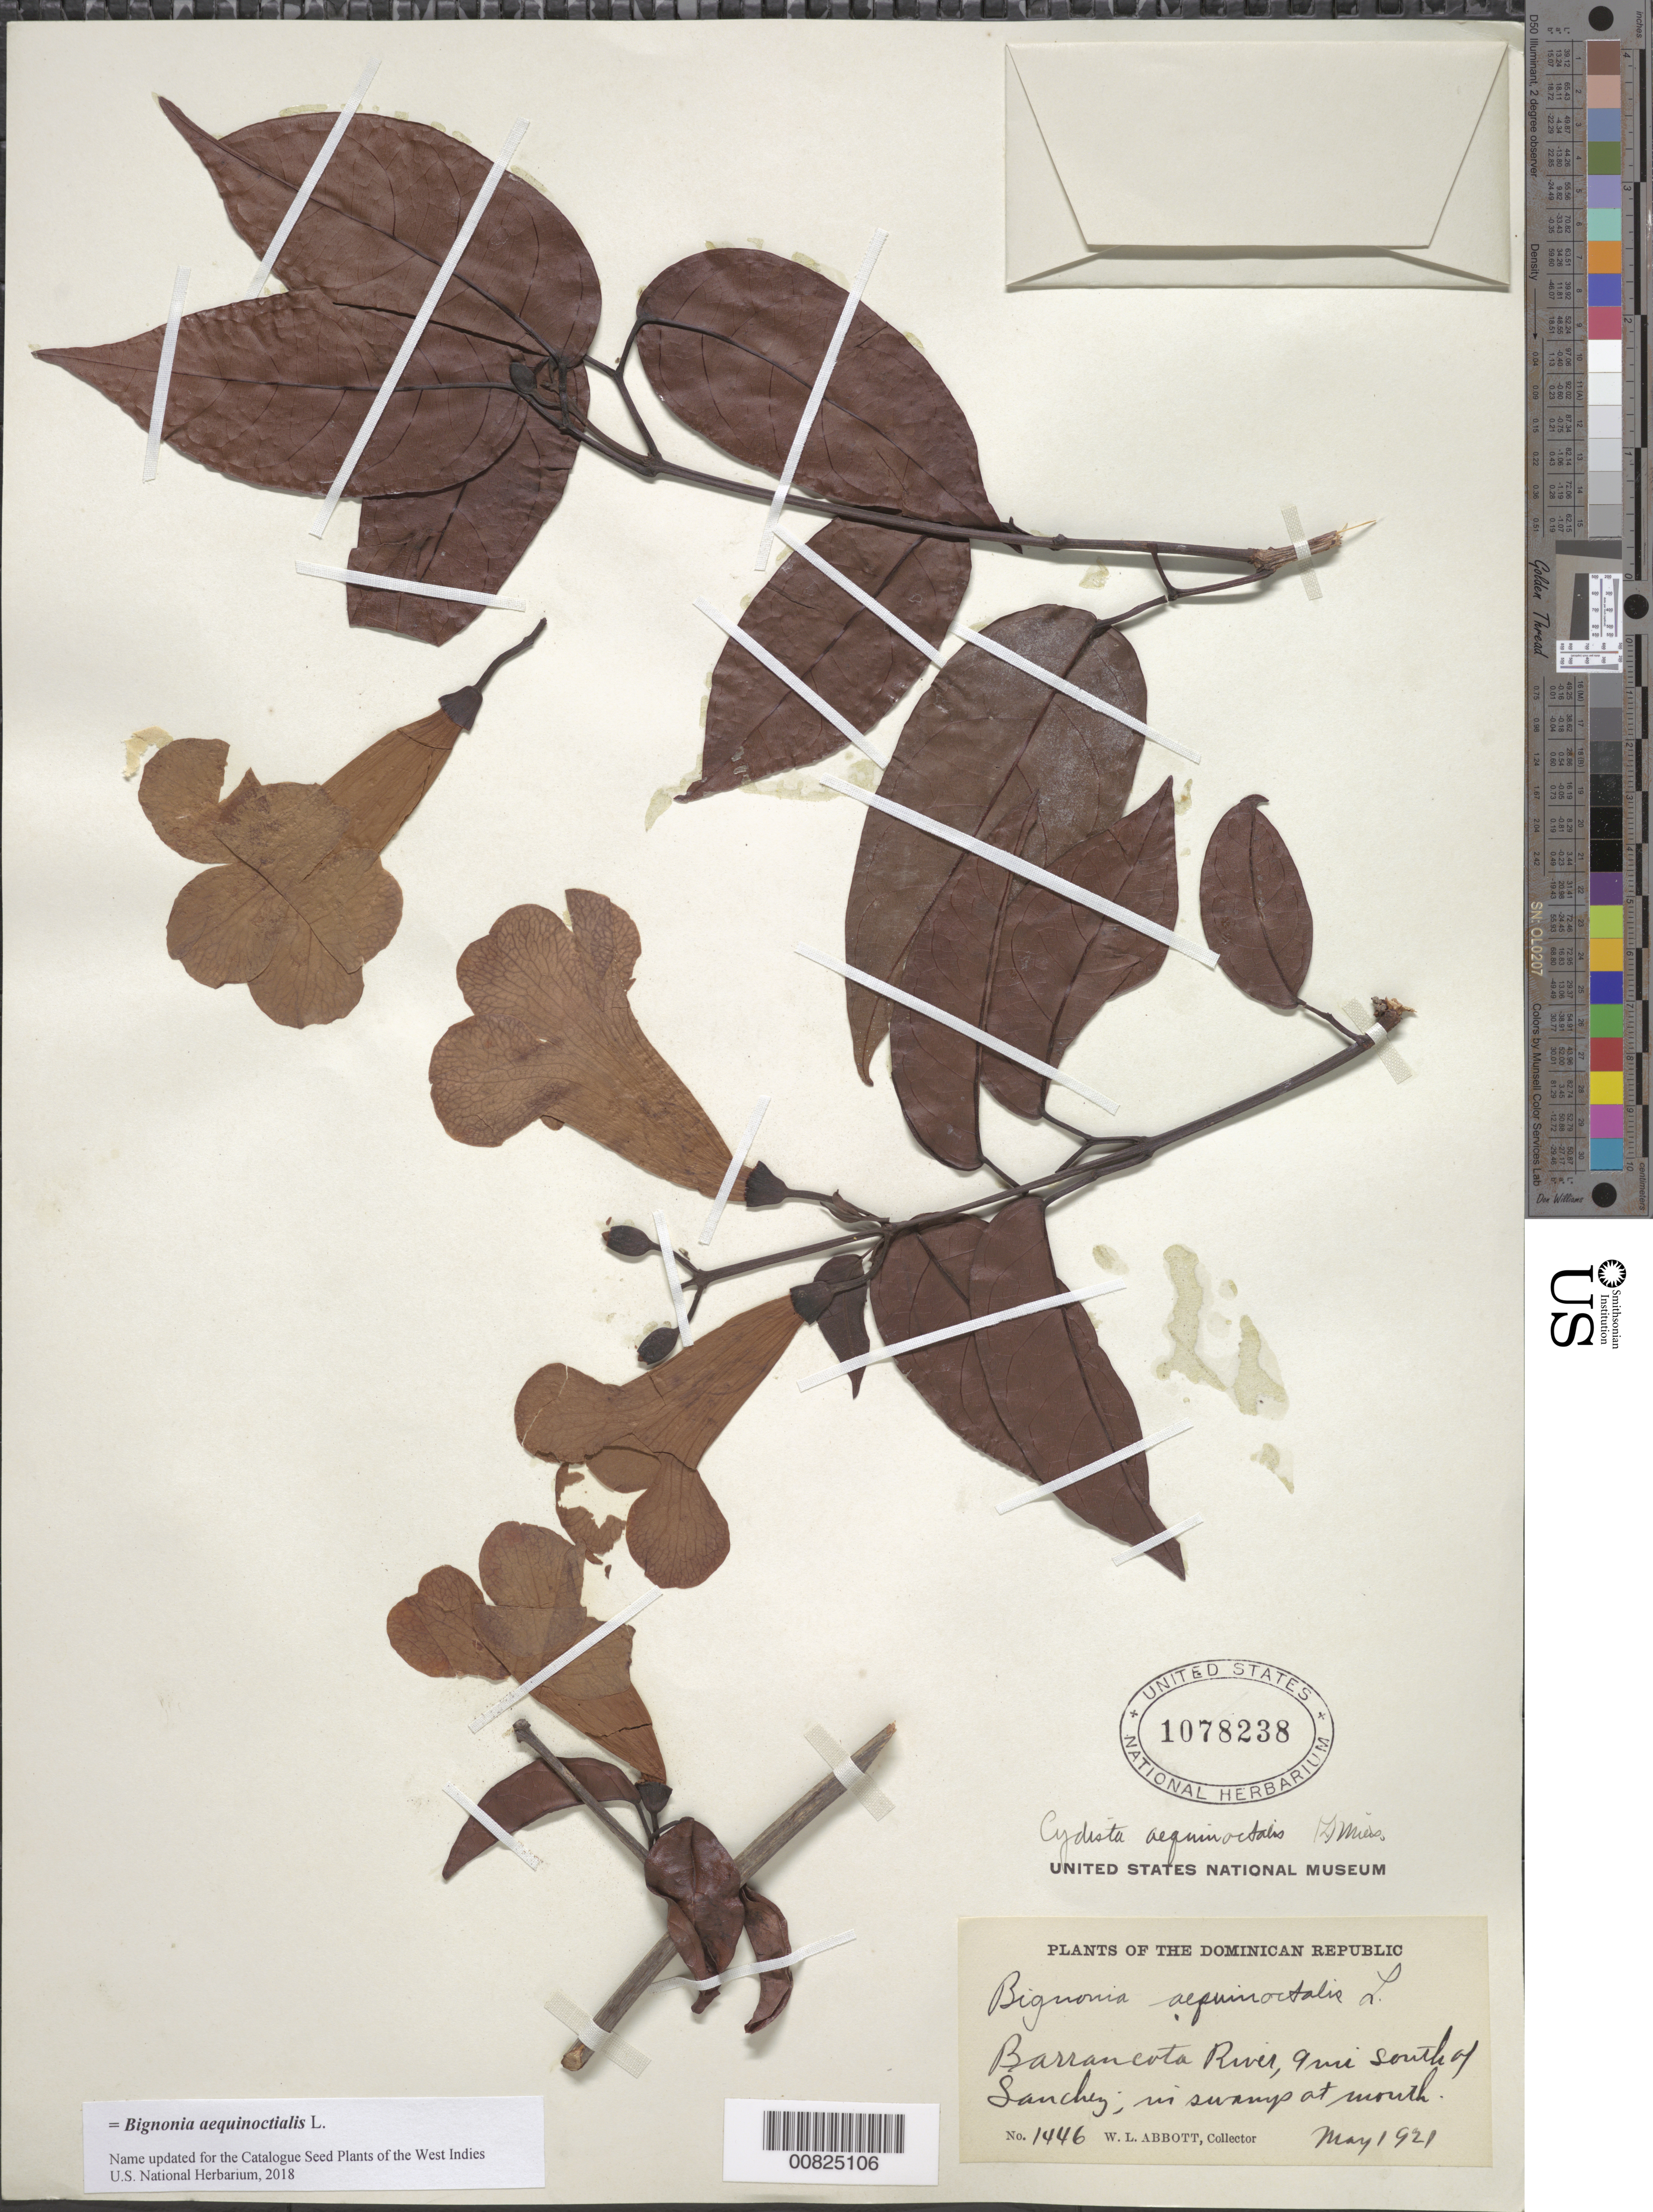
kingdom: Plantae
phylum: Tracheophyta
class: Magnoliopsida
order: Lamiales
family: Bignoniaceae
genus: Bignonia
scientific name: Bignonia aequinoctialis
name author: L.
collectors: W. L. Abbott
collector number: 1446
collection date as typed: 01 May 1921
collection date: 1921-05-01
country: Dominican Republic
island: Hispaniola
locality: Barrancota River, 9 mile S of Sánchez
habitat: In swamps of mouth of river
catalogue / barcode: US 1078238